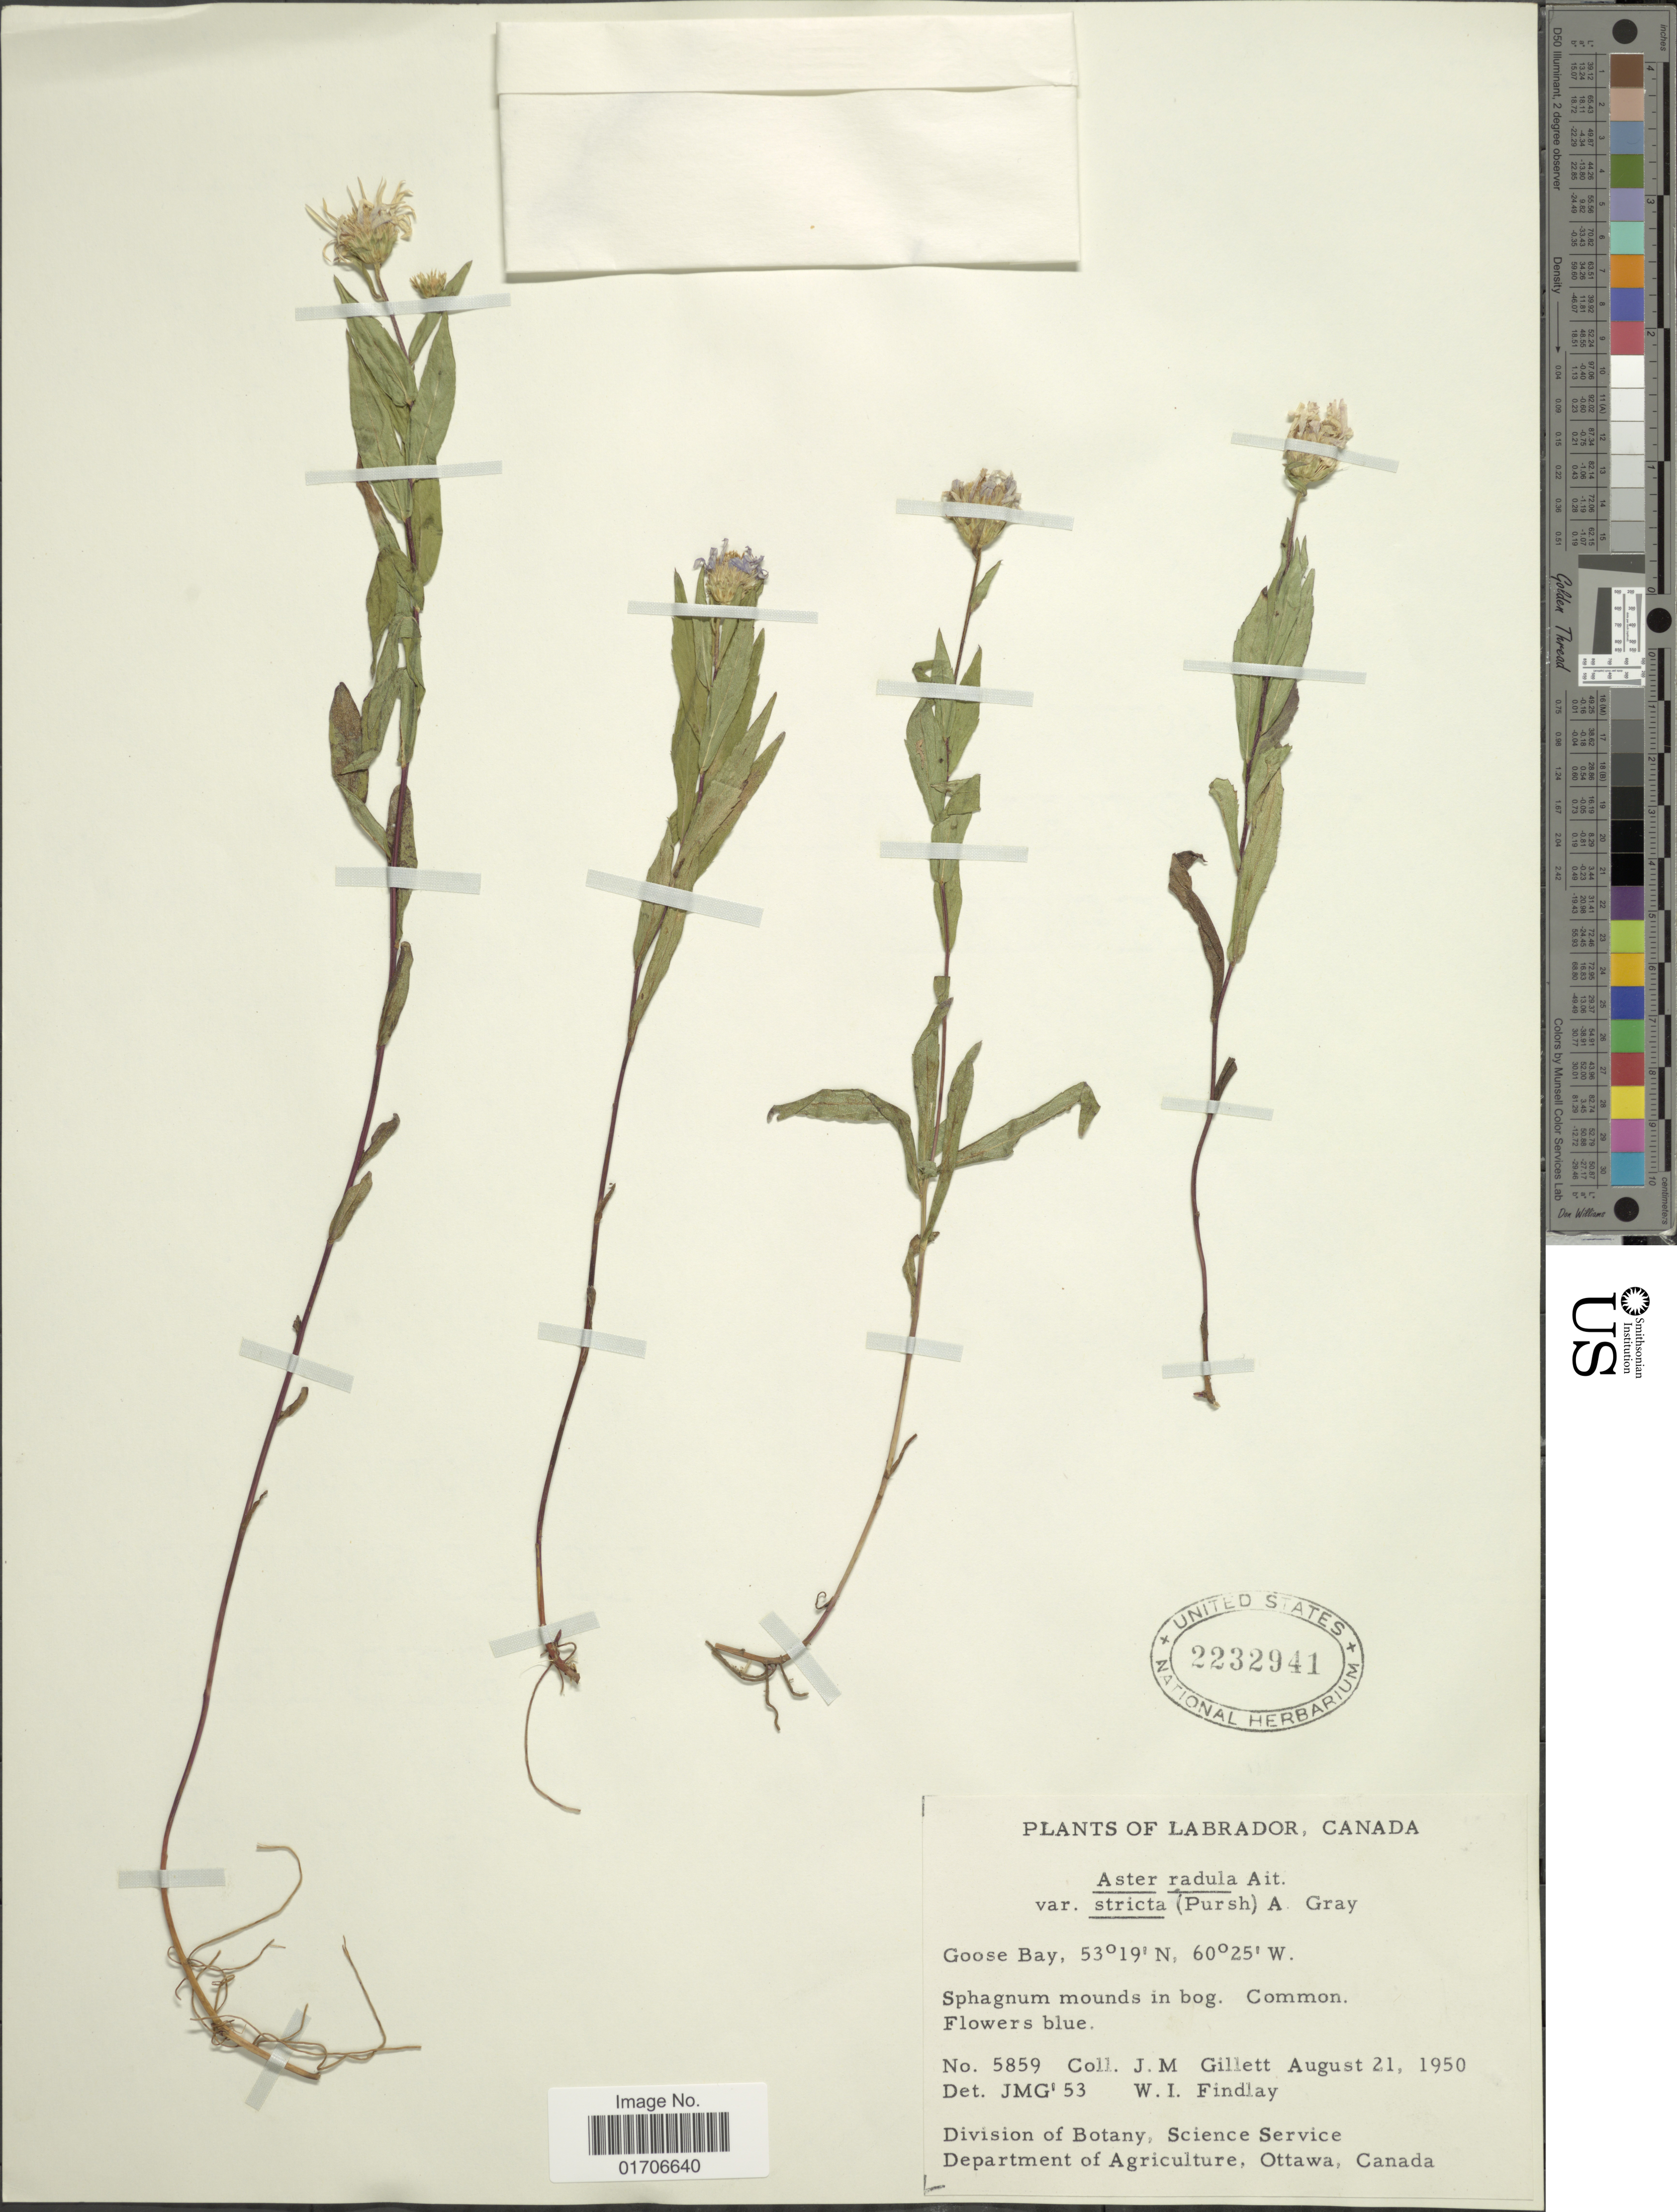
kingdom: Plantae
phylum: Tracheophyta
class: Magnoliopsida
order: Asterales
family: Asteraceae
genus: Aster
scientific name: Aster radula var. strictus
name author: A. Gray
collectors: J. M. Gillett & W. Findlay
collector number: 5859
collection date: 1950-08-21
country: Canada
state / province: Newfoundland and Labrador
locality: Labrador, Canada. Goose Bay.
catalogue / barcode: US 2232941